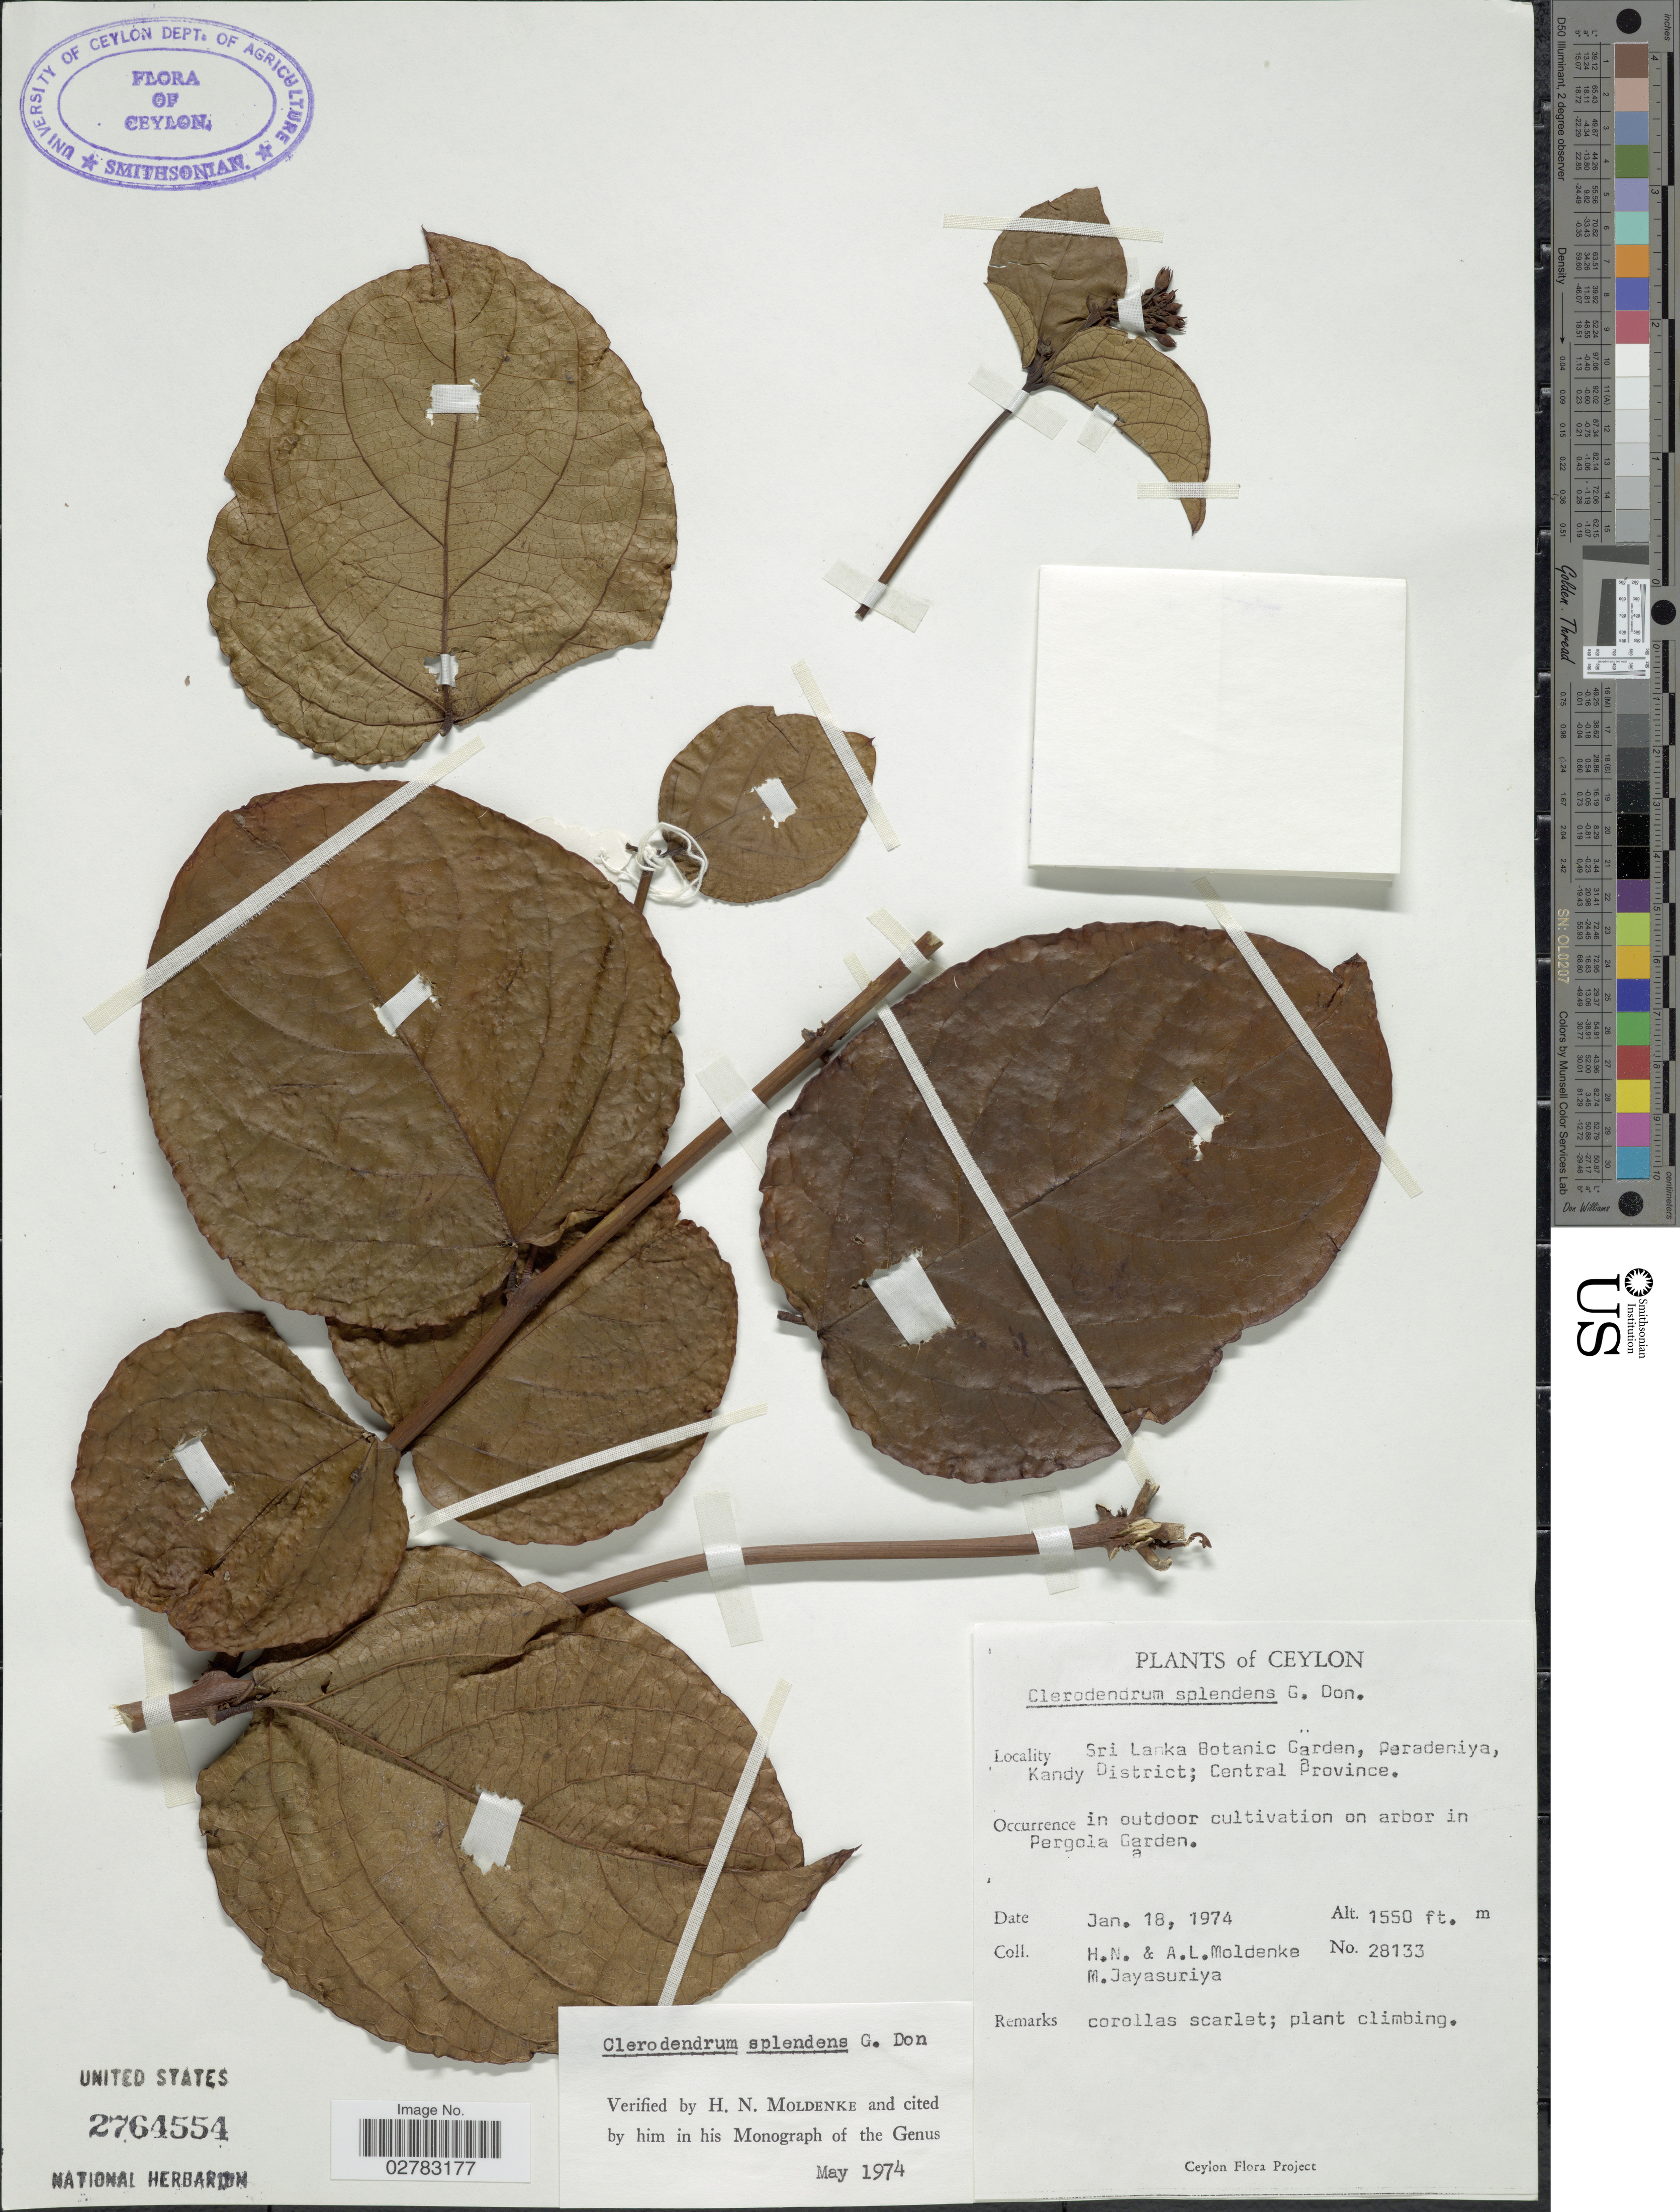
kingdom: Plantae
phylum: Tracheophyta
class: Magnoliopsida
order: Lamiales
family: Lamiaceae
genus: Clerodendrum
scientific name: Clerodendrum splendens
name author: G. Don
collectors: H. N. Moldenke, A. L. Moldenke & M. Jayasuria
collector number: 28133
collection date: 1974-01-18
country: Sri Lanka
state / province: Central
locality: Ceylon. Sri Lanka Botanic Garden, Peradeniya, Kandy District. In outdoor cultivation on arbor in Pergola Garden.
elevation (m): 472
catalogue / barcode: US 2764554